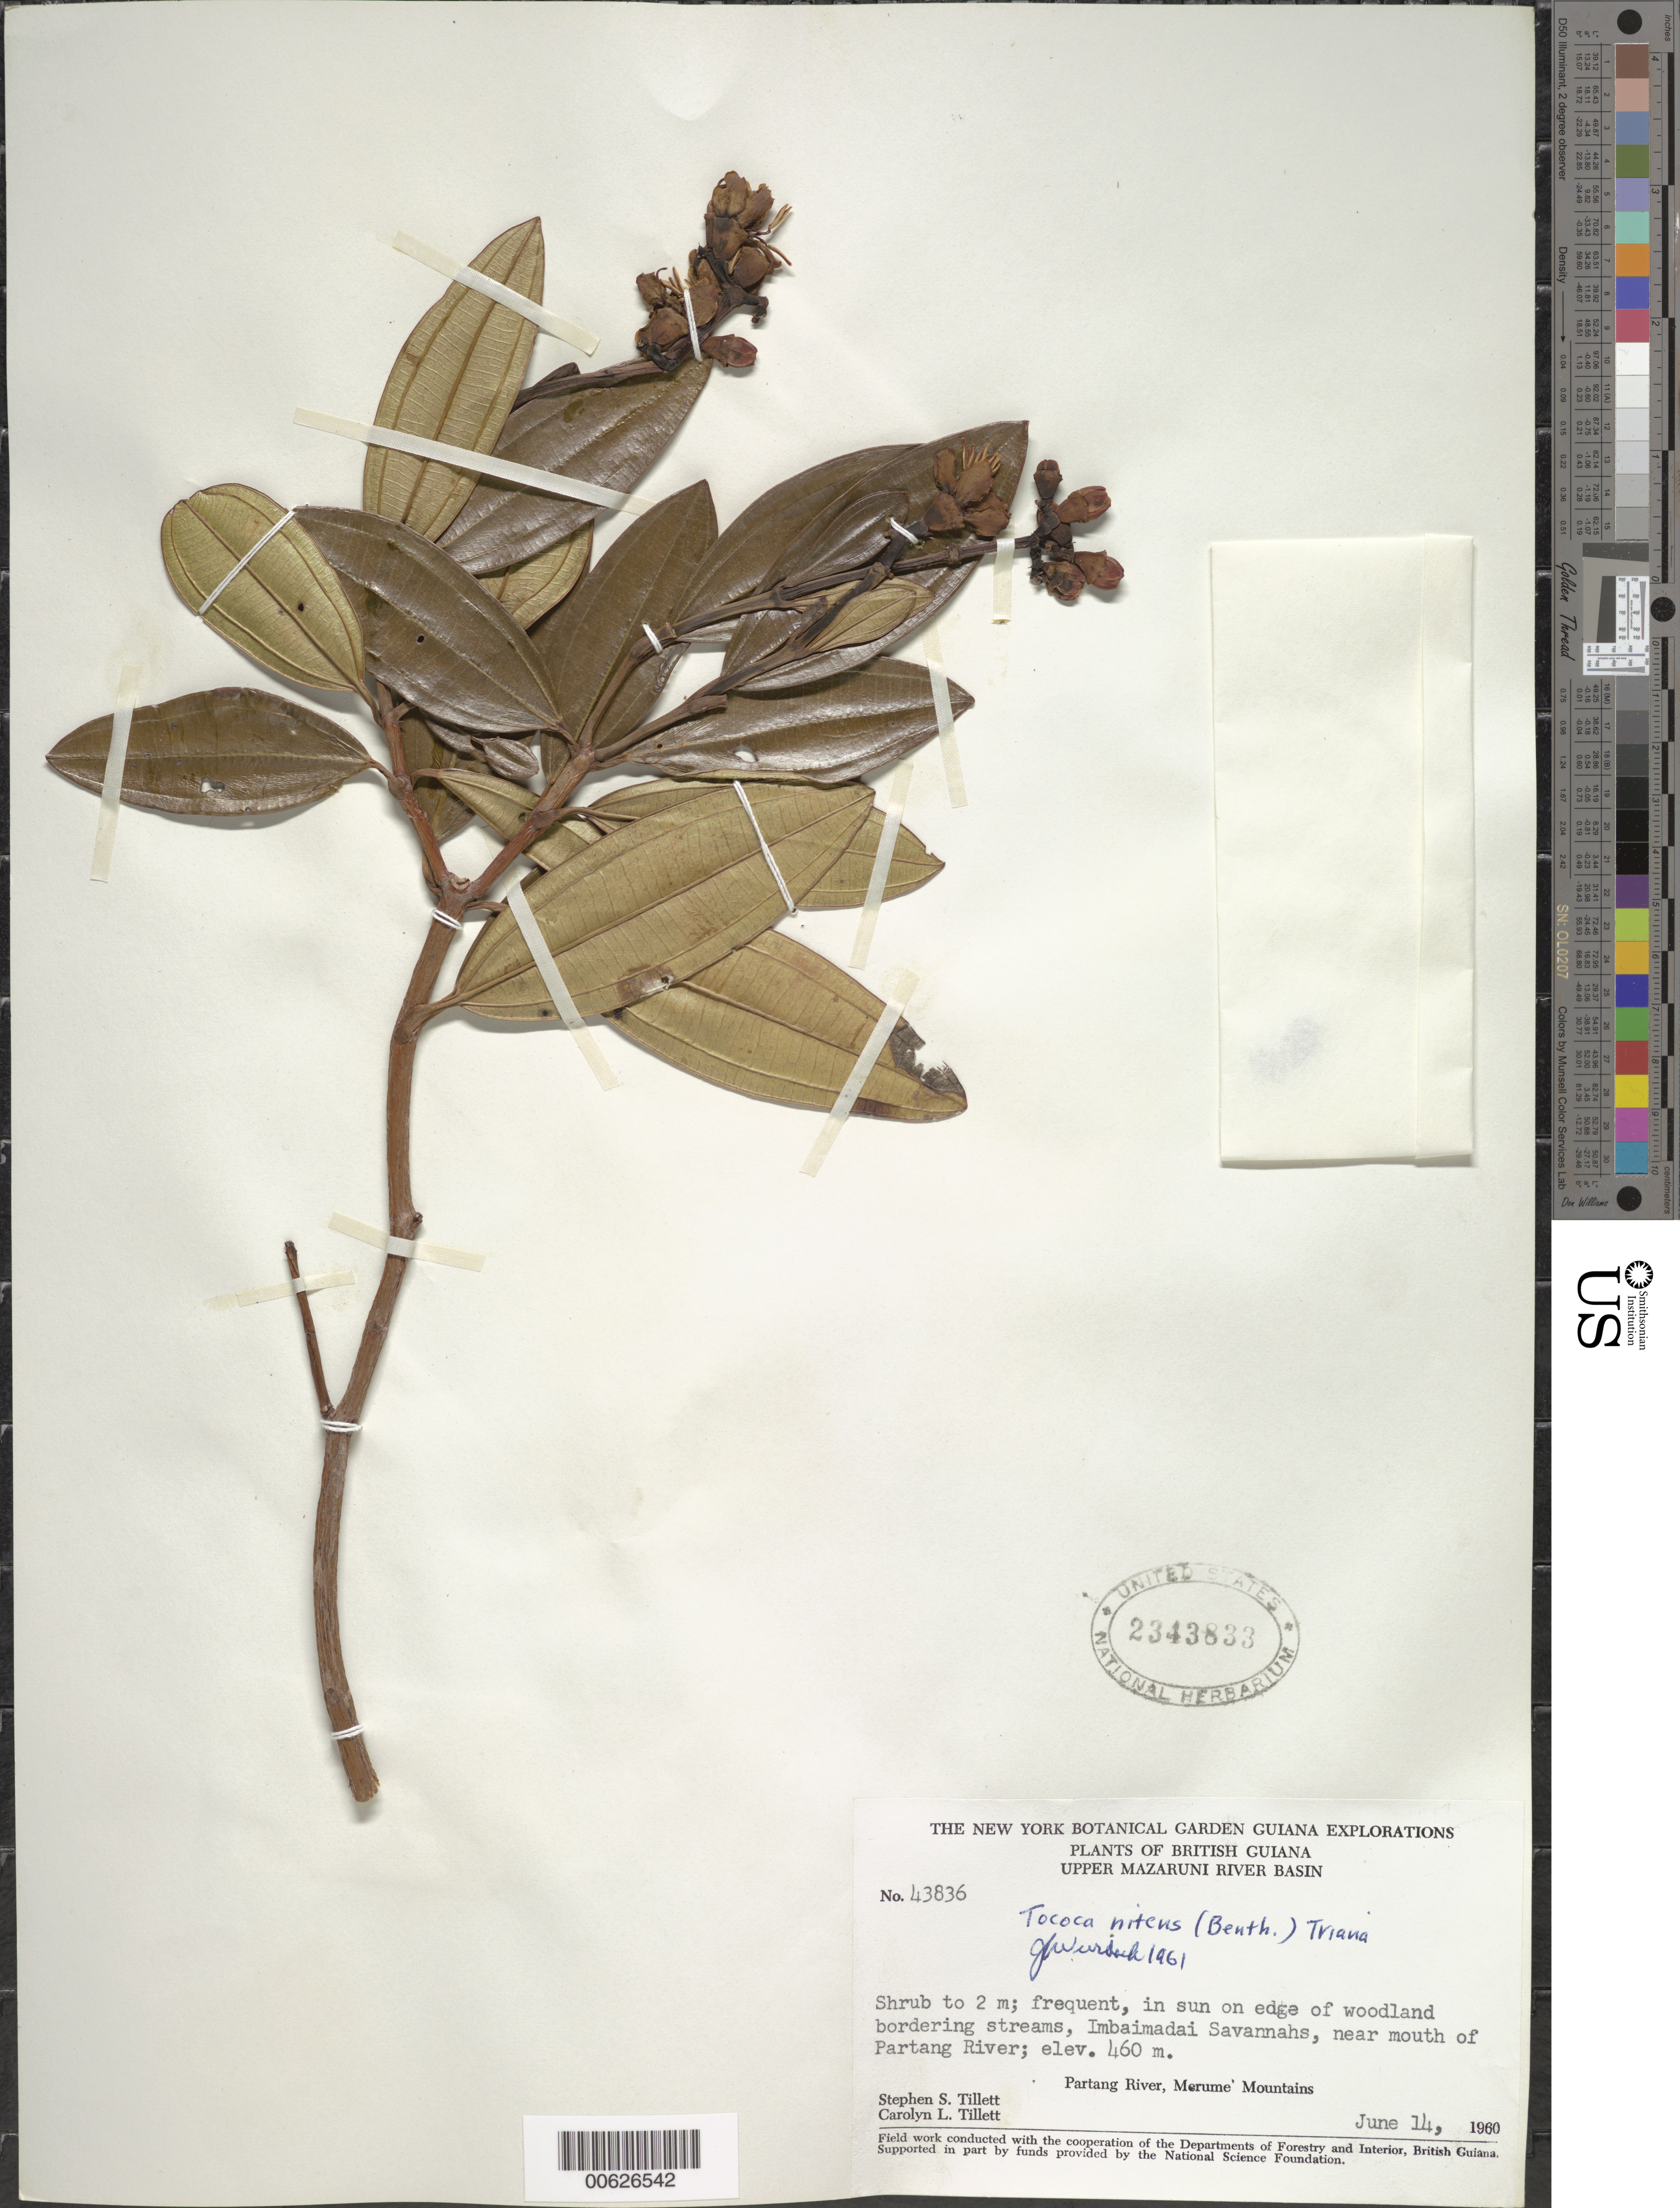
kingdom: Plantae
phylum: Tracheophyta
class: Magnoliopsida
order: Myrtales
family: Melastomataceae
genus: Tococa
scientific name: Tococa nitens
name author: (Benth.) Triana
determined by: Wurdack, John J., (US), US (UNITED STATES)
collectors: S. S. Tillett, C. L. Tillett & B. Maguire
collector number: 43836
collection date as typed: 14-Jun-60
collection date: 1960-06-14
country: Guyana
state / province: Cuyuni-Mazaruni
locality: Partang R., near mouth on Mazaruni R., Merume Mts.; Imbaimadai Savanvahs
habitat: In sun on edge of woodland bordering streams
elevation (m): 460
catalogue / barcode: US 2343833